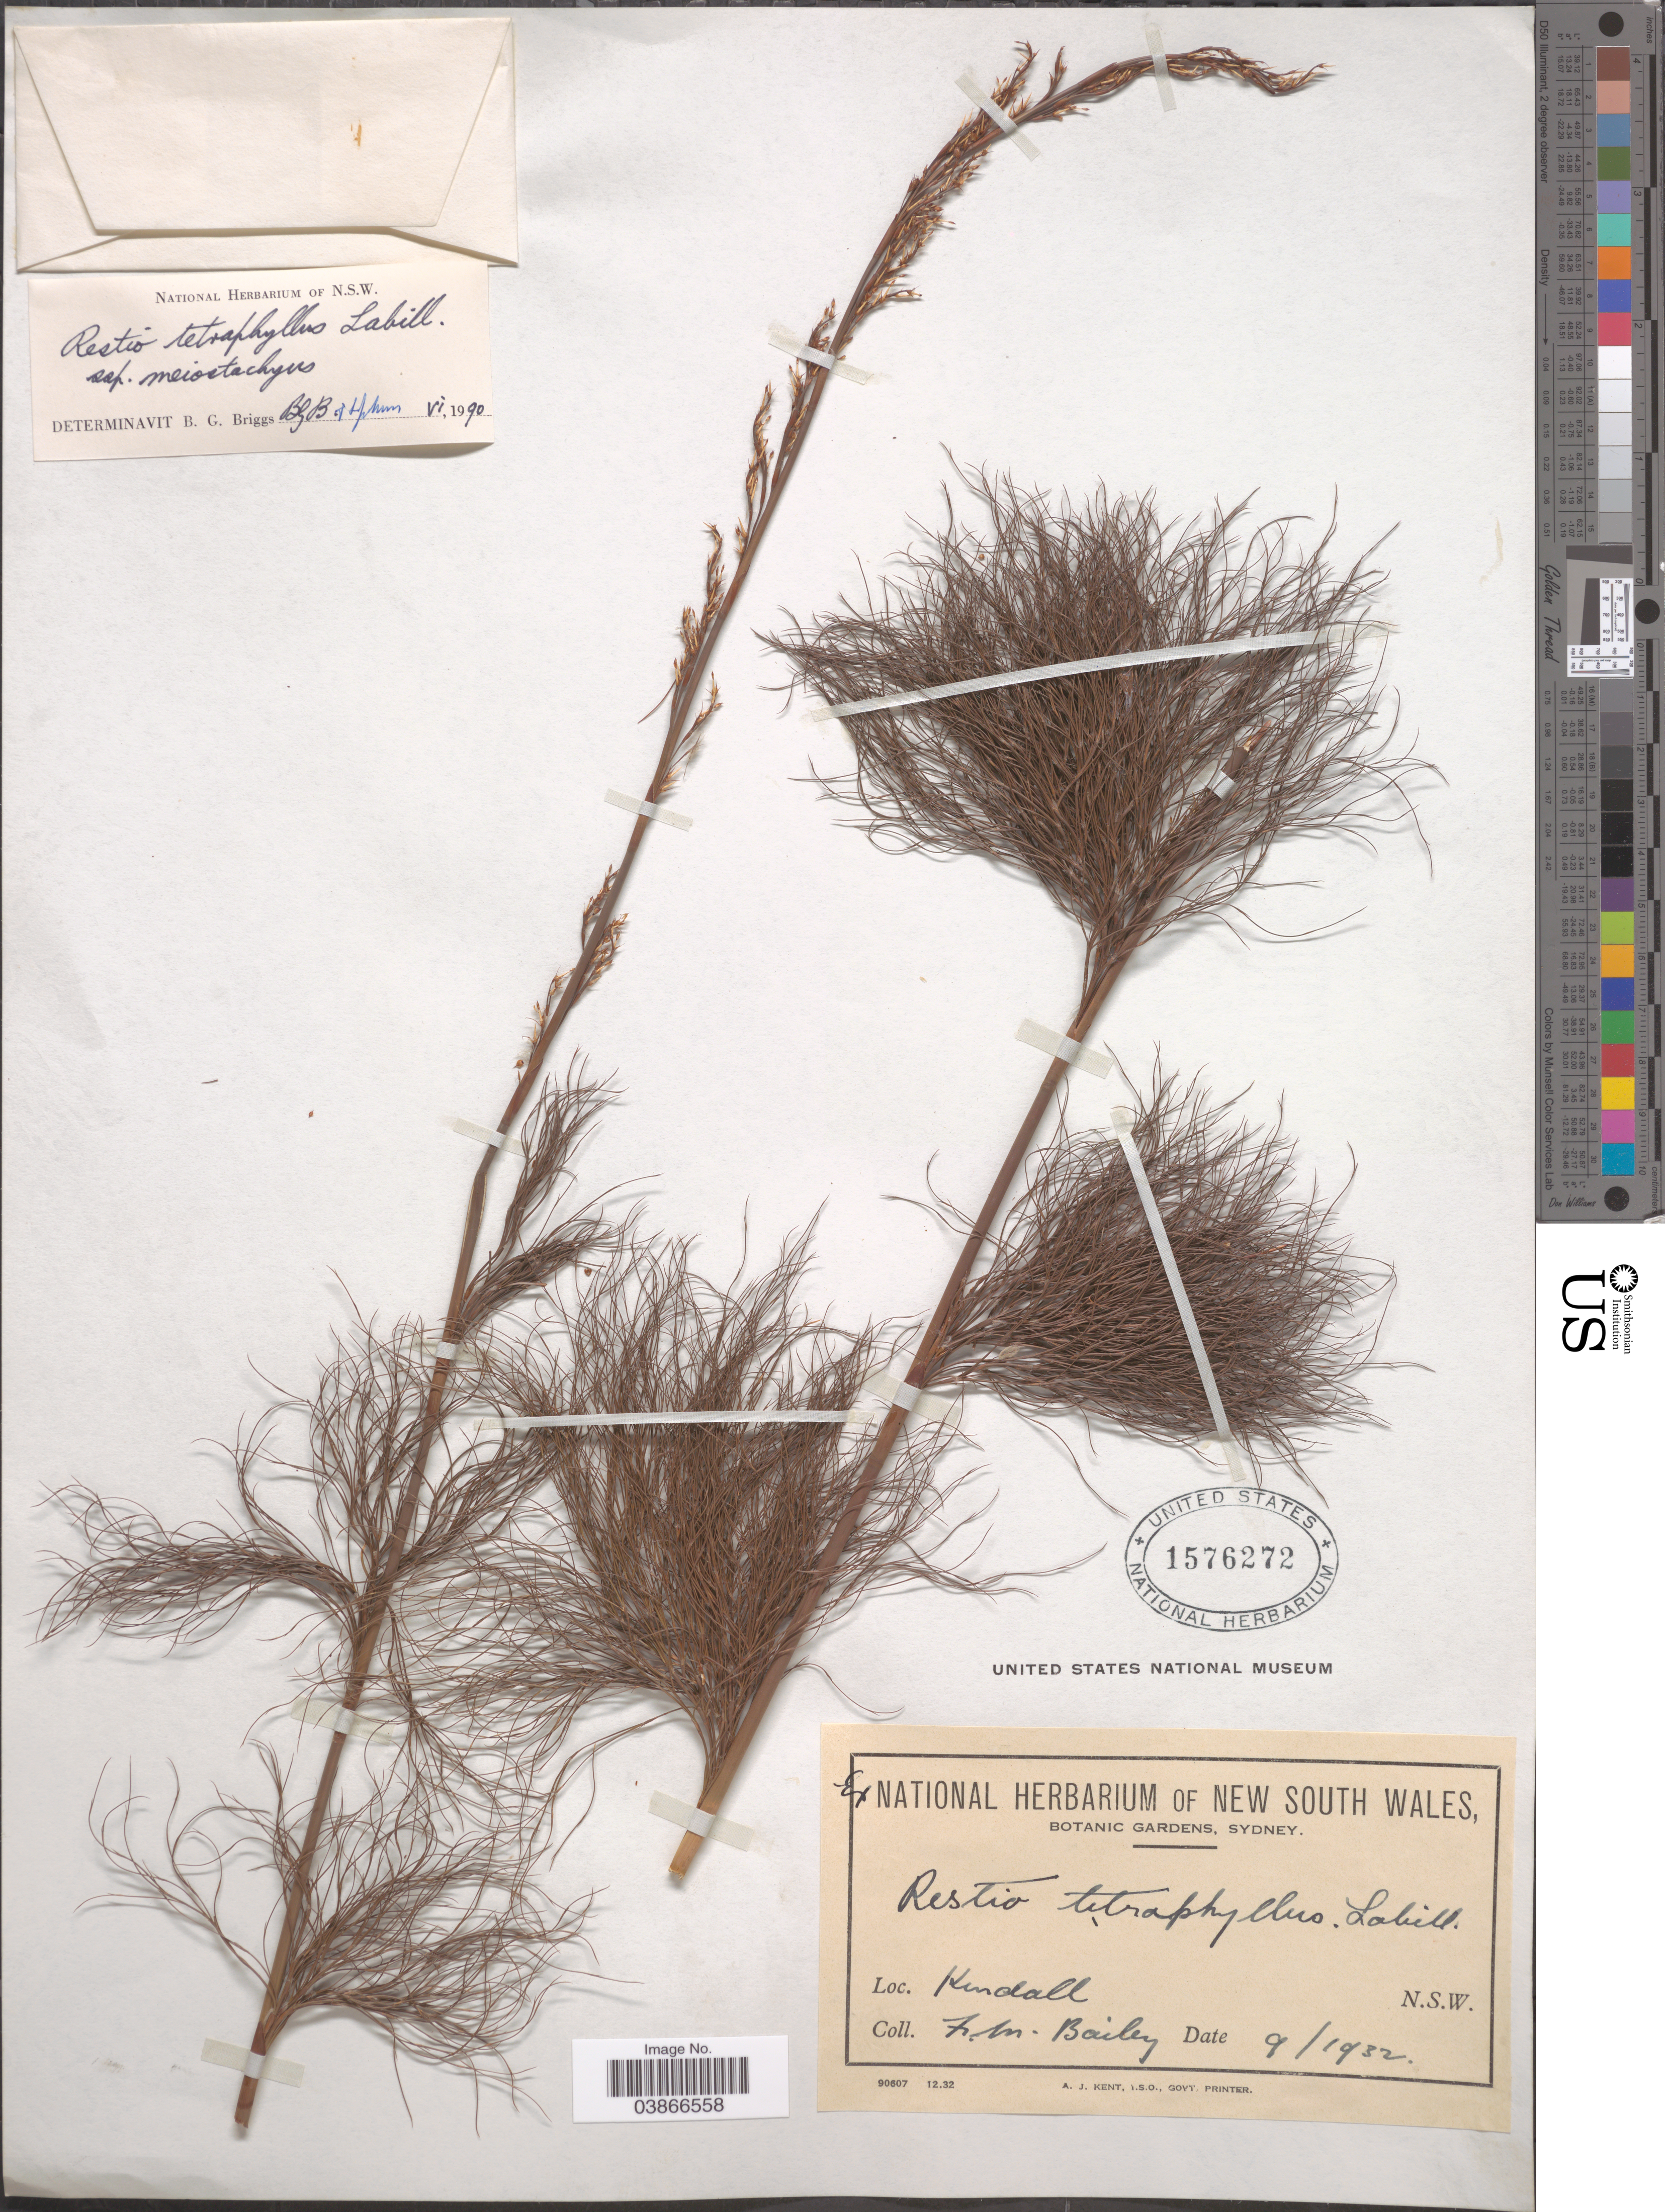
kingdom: Plantae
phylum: Tracheophyta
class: Liliopsida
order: Poales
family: Restionaceae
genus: Baloskion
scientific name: Baloskion tetraphyllum subsp. meiostachyum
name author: (L.A.S. Johnson & O.D. Evans) B.G. Briggs & L.A.S. Johnson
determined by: Strong, Mark T., (BOT), Smithsonian Institution - National Museum of Natural History (UNITED STATES)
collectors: F. M. Bailey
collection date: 1932-09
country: Australia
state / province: New South Wales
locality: Kindall.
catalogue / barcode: US 1576272